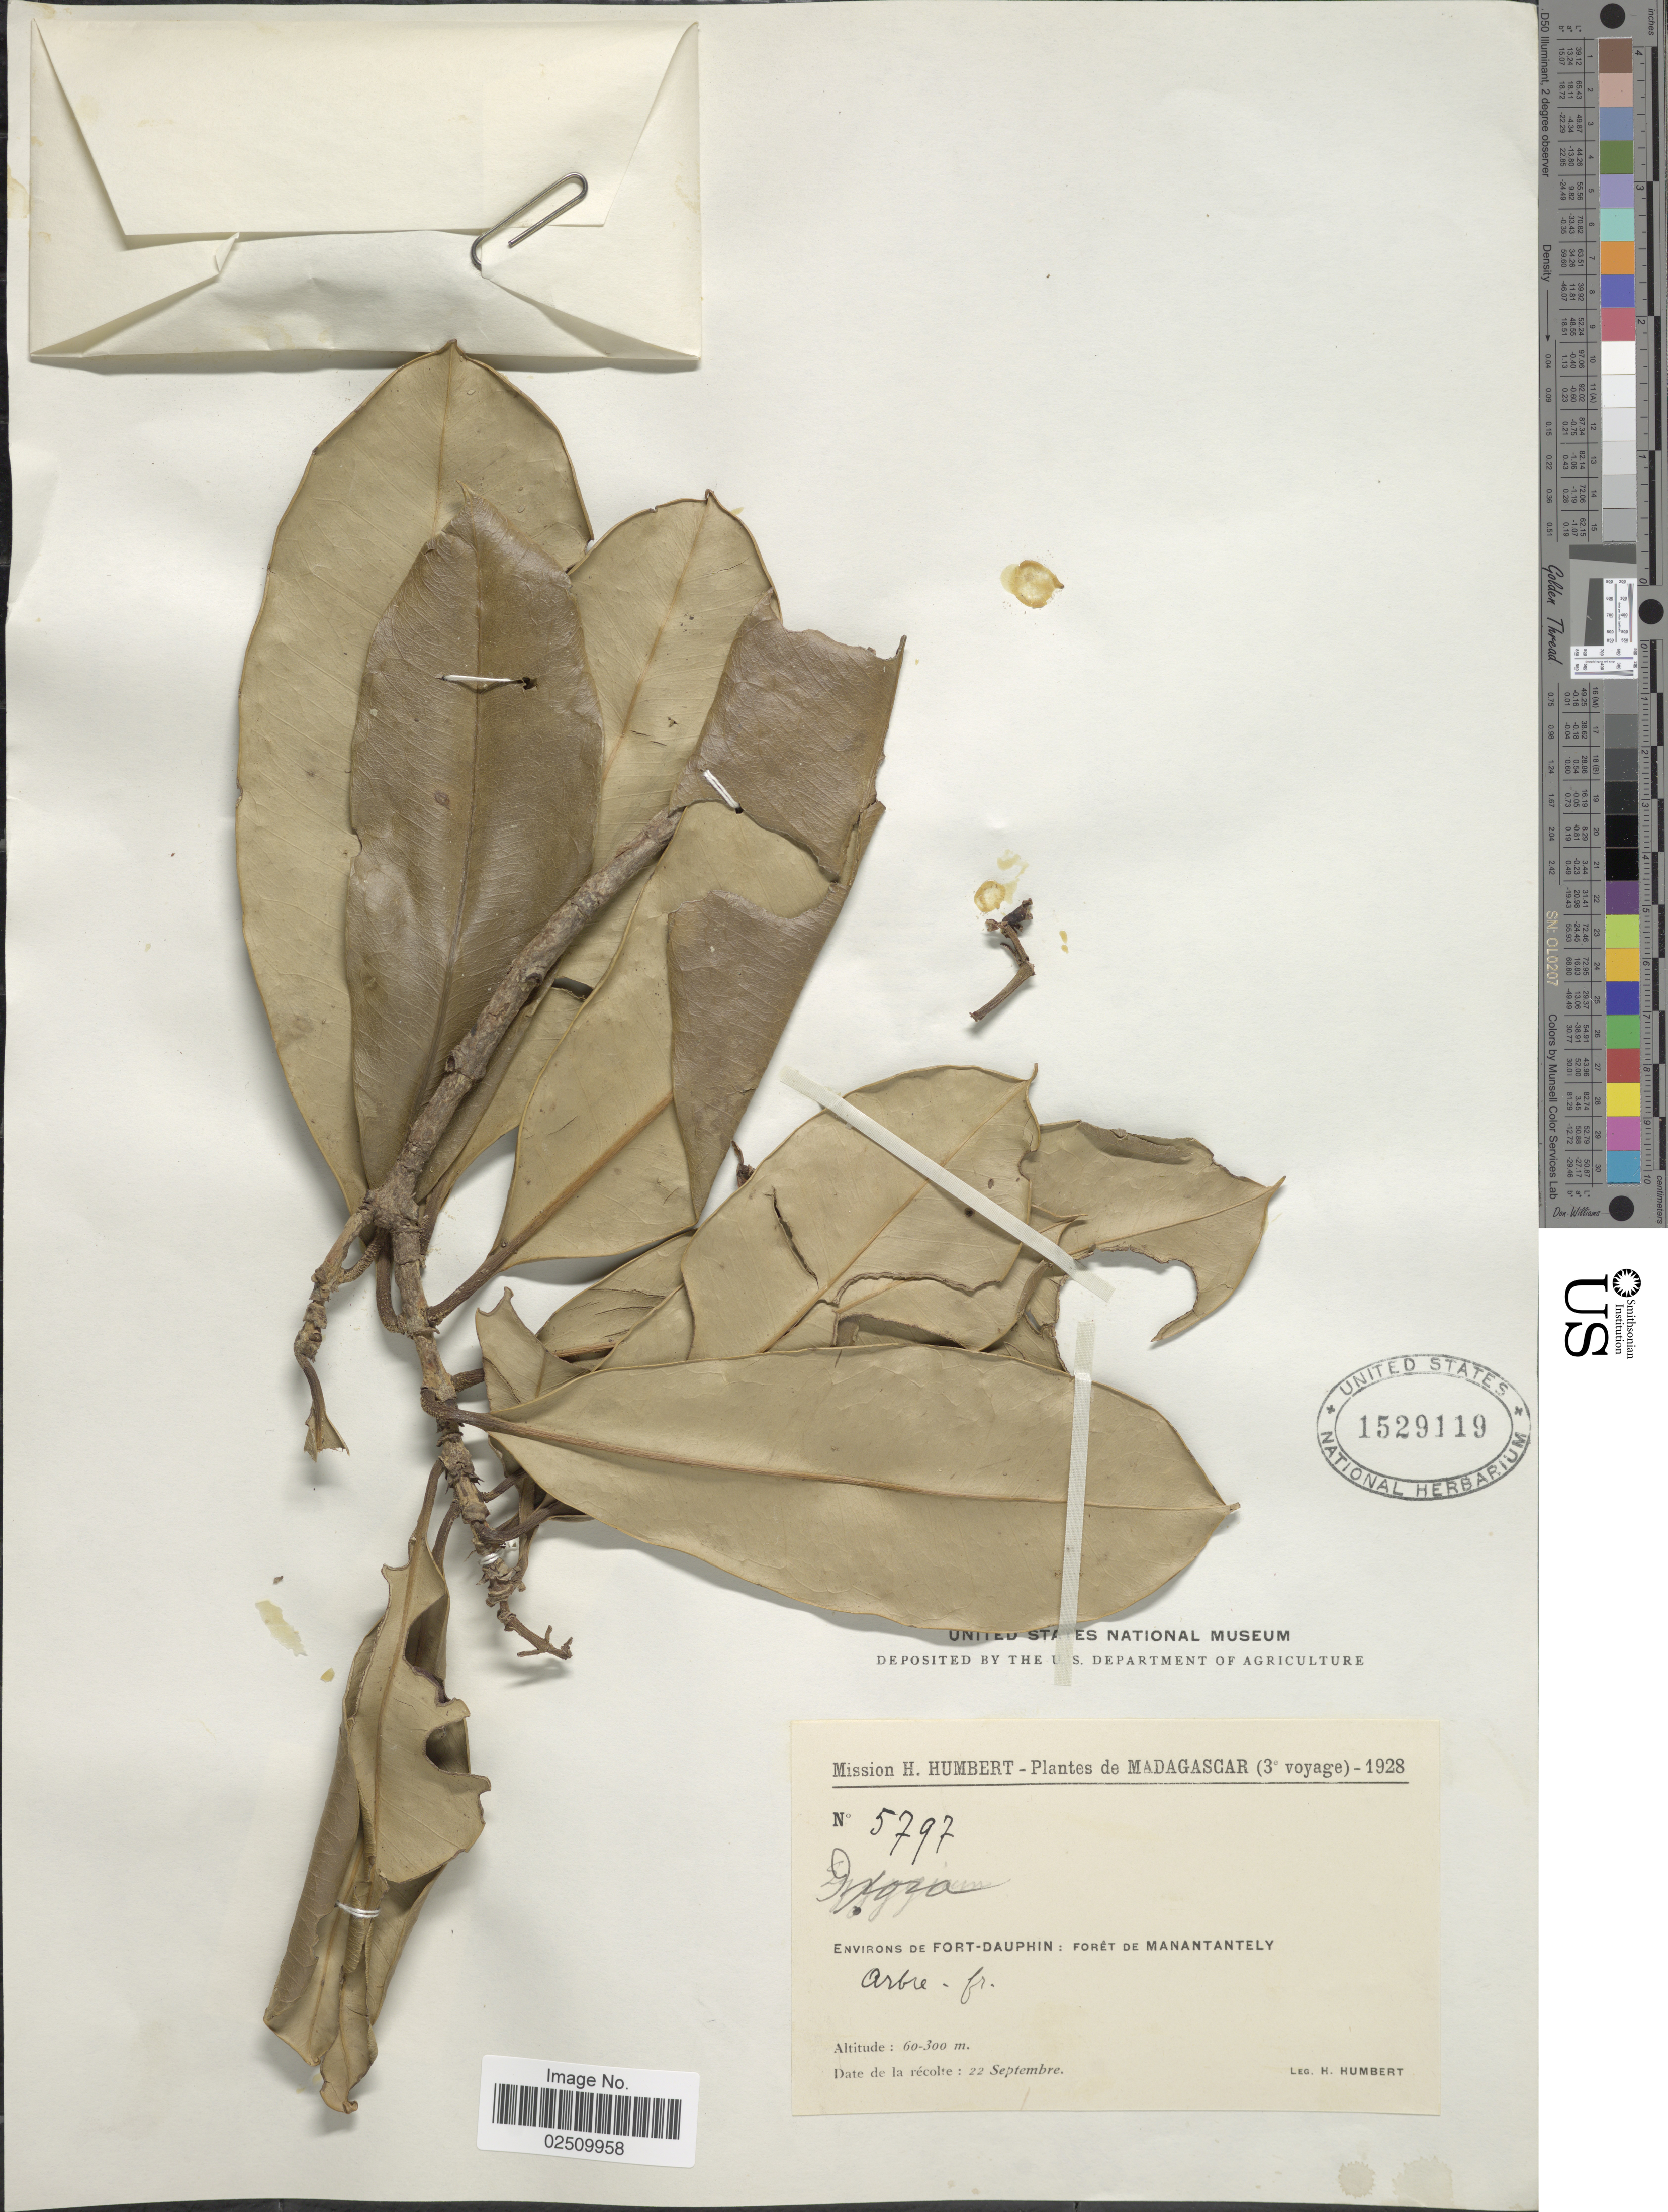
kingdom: Plantae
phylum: Tracheophyta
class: Magnoliopsida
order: Gentianales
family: Rubiaceae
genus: Ixora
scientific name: Ixora sp.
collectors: H. Humbert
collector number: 5797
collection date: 1928-09-22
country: Madagascar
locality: Environs de Fort-Dauphin : Foret de Manantantely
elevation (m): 60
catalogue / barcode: US 1529119